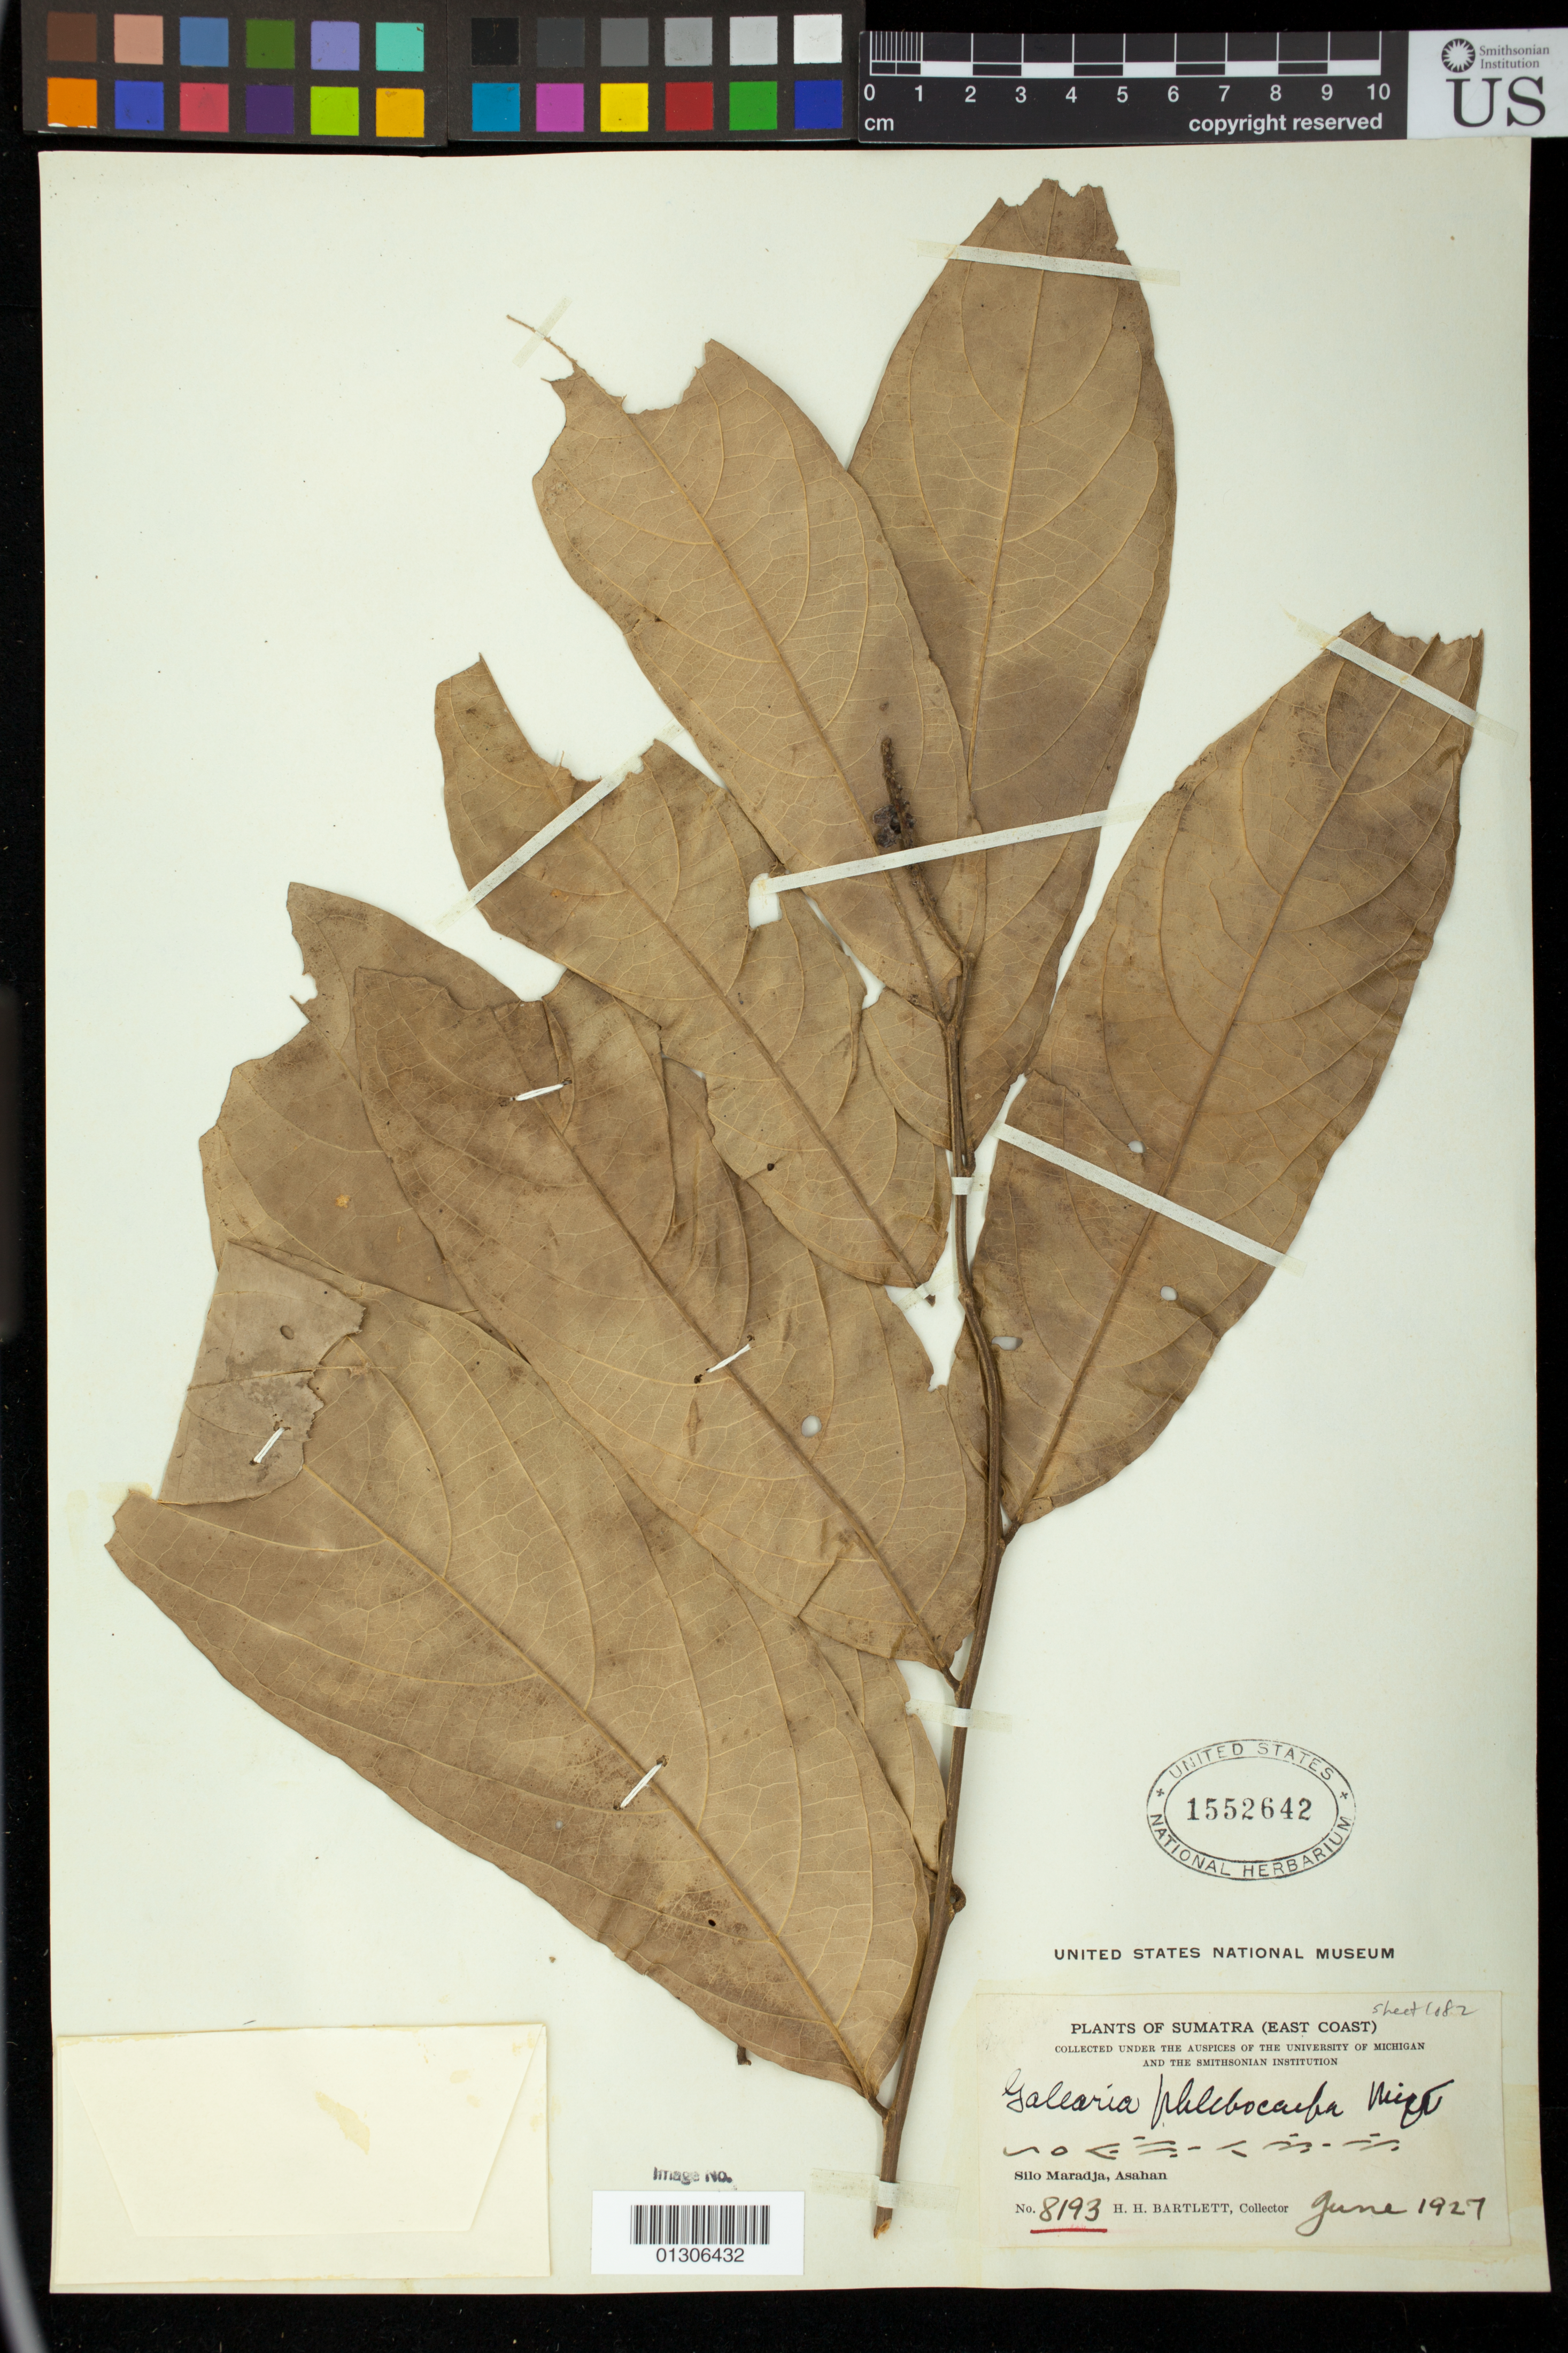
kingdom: Plantae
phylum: Tracheophyta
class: Magnoliopsida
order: Malpighiales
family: Pandaceae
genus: Galearia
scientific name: Galearia fulva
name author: (Tul.) Miq.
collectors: H. H. Bartlett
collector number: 8193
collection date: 1927-06-01/1927-06-30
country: Indonesia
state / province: Sumatra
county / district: Sumatera Utara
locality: Silo Maradja, Asahan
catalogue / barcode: US 1552642